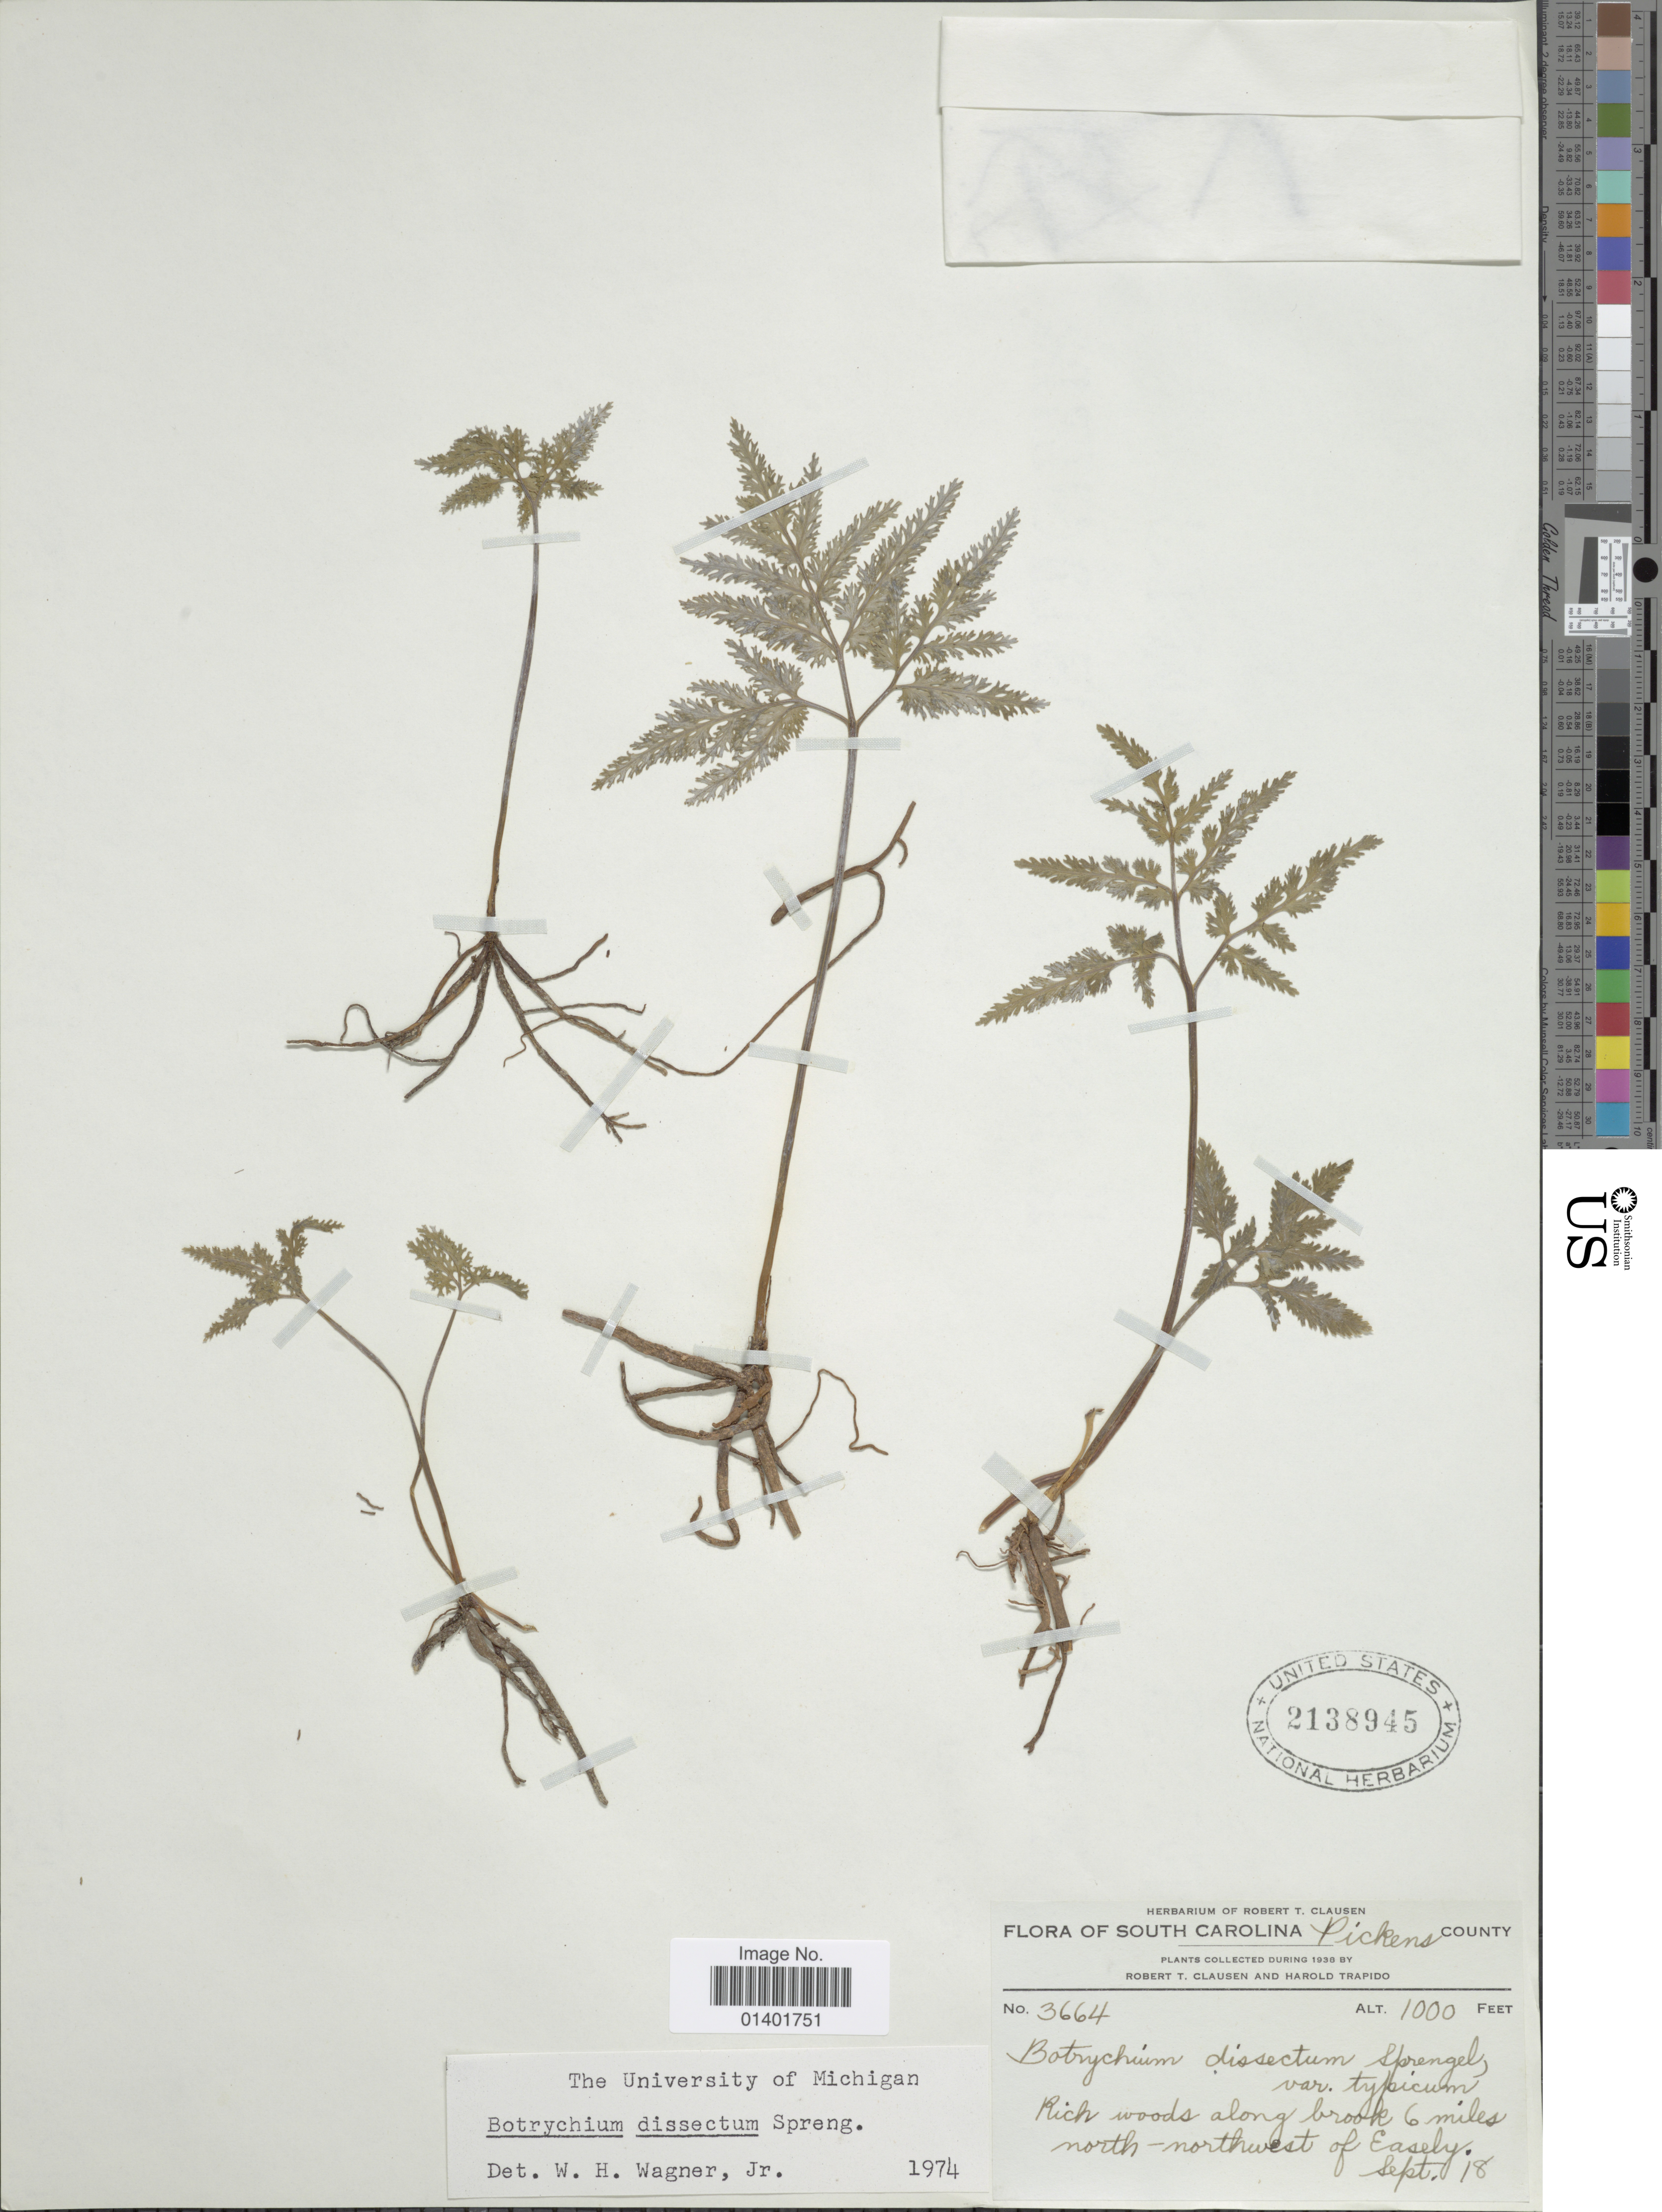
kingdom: Plantae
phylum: Tracheophyta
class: Polypodiopsida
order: Ophioglossales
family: Ophioglossaceae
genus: Botrychium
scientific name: Botrychium dissectum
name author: Spreng.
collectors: R. T. Clausen & H. Trapido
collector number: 3664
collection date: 1938-09-18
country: United States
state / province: South Carolina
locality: Pickens County, Rich woods along brook 6 miles north-northwest of Easely.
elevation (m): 305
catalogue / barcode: US 2138945